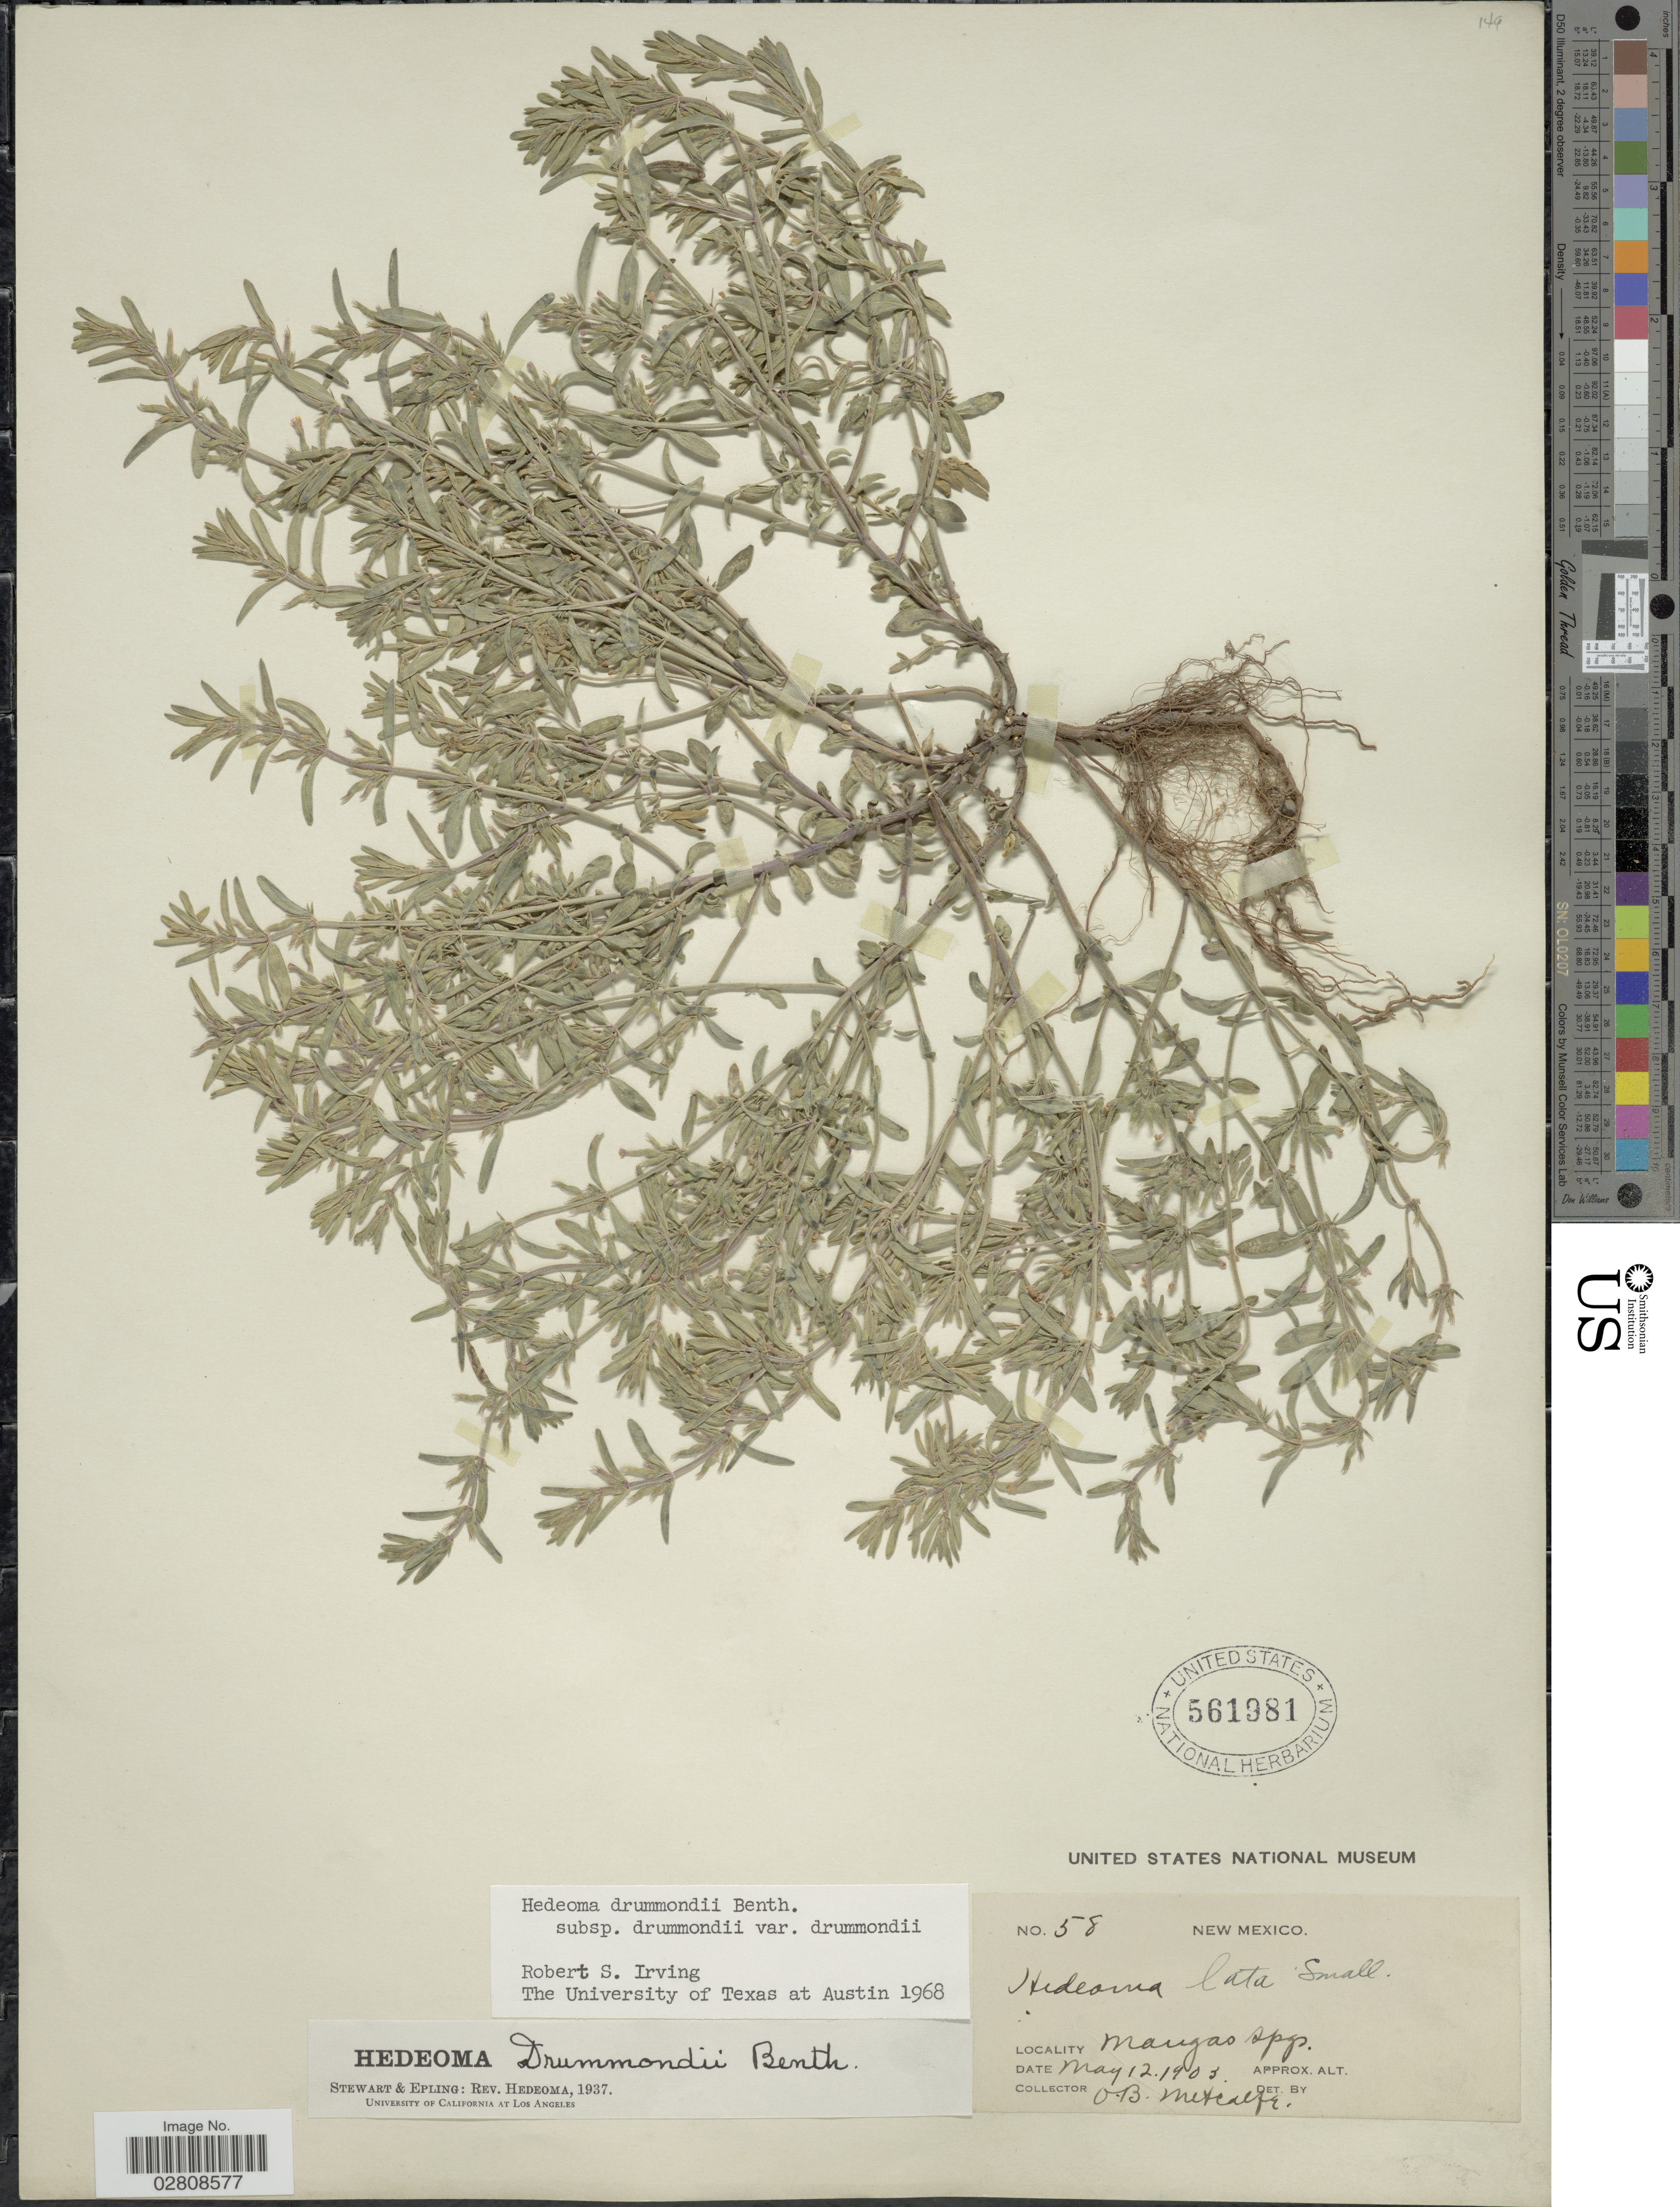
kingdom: Plantae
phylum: Tracheophyta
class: Magnoliopsida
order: Lamiales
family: Lamiaceae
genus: Hedeoma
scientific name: Hedeoma drummondii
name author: Benth.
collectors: O. B. Metcalfe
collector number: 58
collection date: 1903-05-12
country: United States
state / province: New Mexico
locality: Mangas Spgs.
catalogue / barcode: US 561981